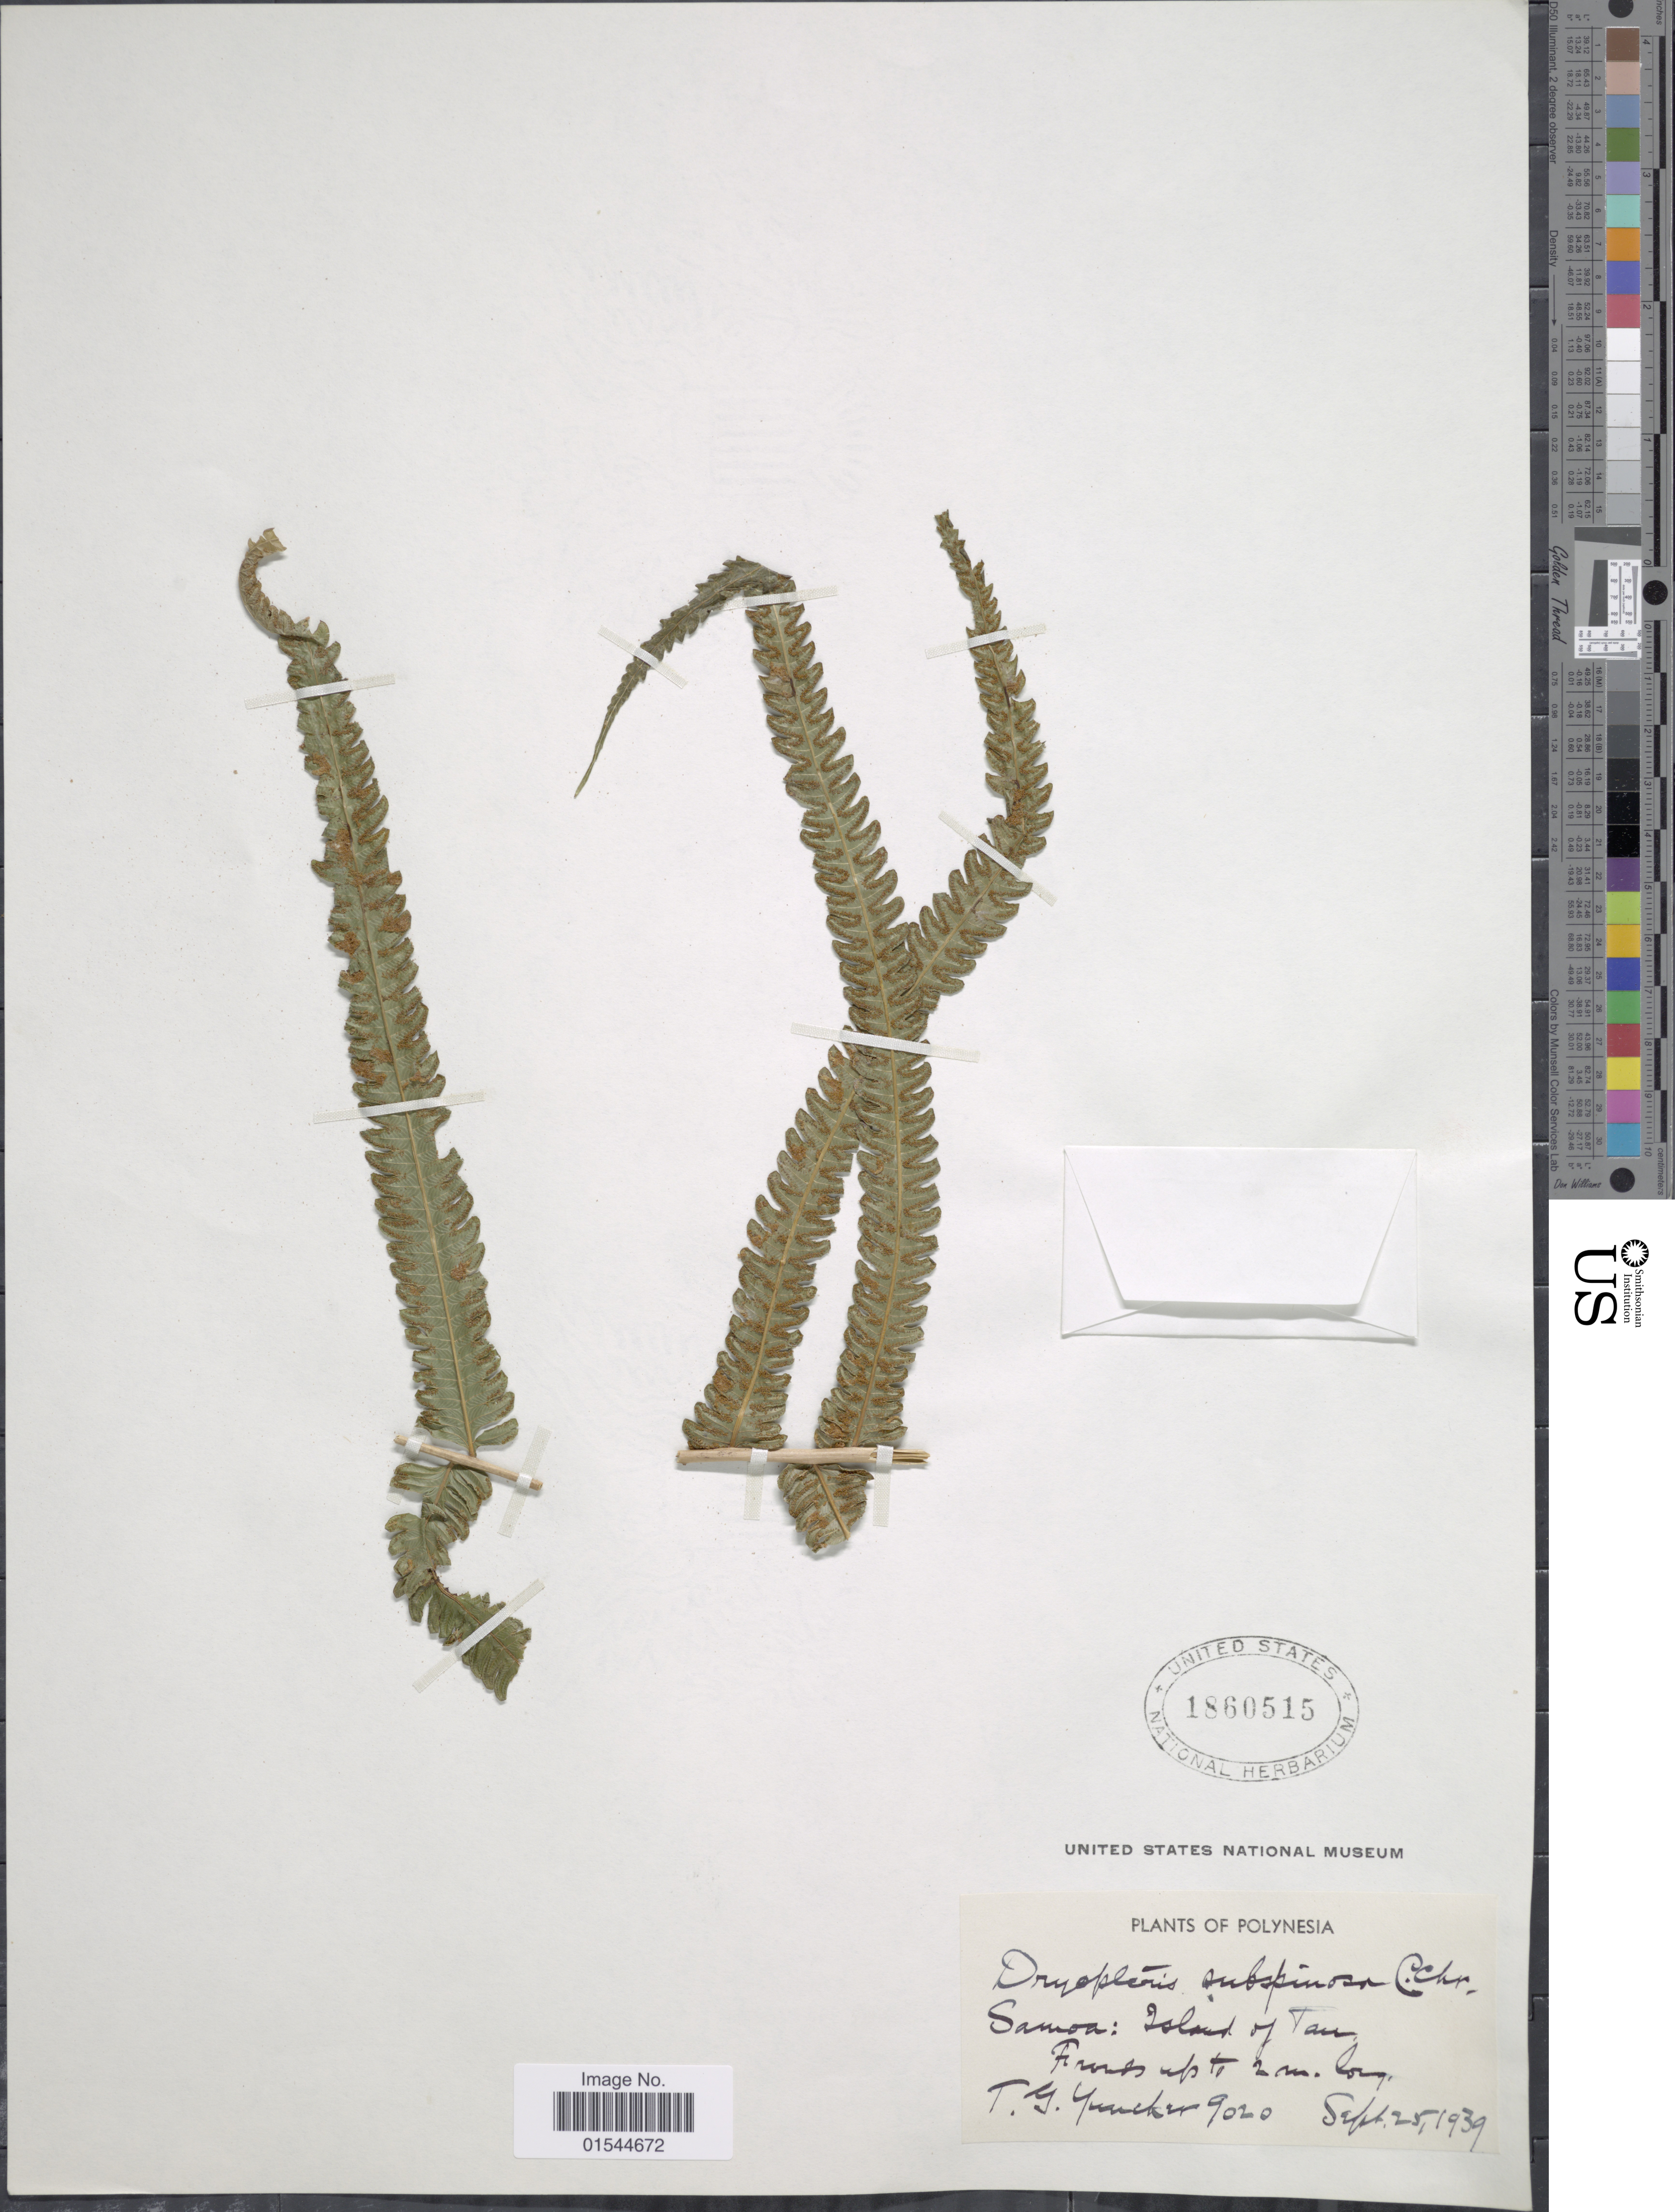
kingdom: Plantae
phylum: Tracheophyta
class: Polypodiopsida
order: Polypodiales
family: Thelypteridaceae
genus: Pneumatopteris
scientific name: Pneumatopteris glandulifera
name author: (Brack.) Holttum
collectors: T. G. Yuncker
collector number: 9020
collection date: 1939-09-25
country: American Samoa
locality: Polynesia, Samoa: Island of Tau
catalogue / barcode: US 1860515